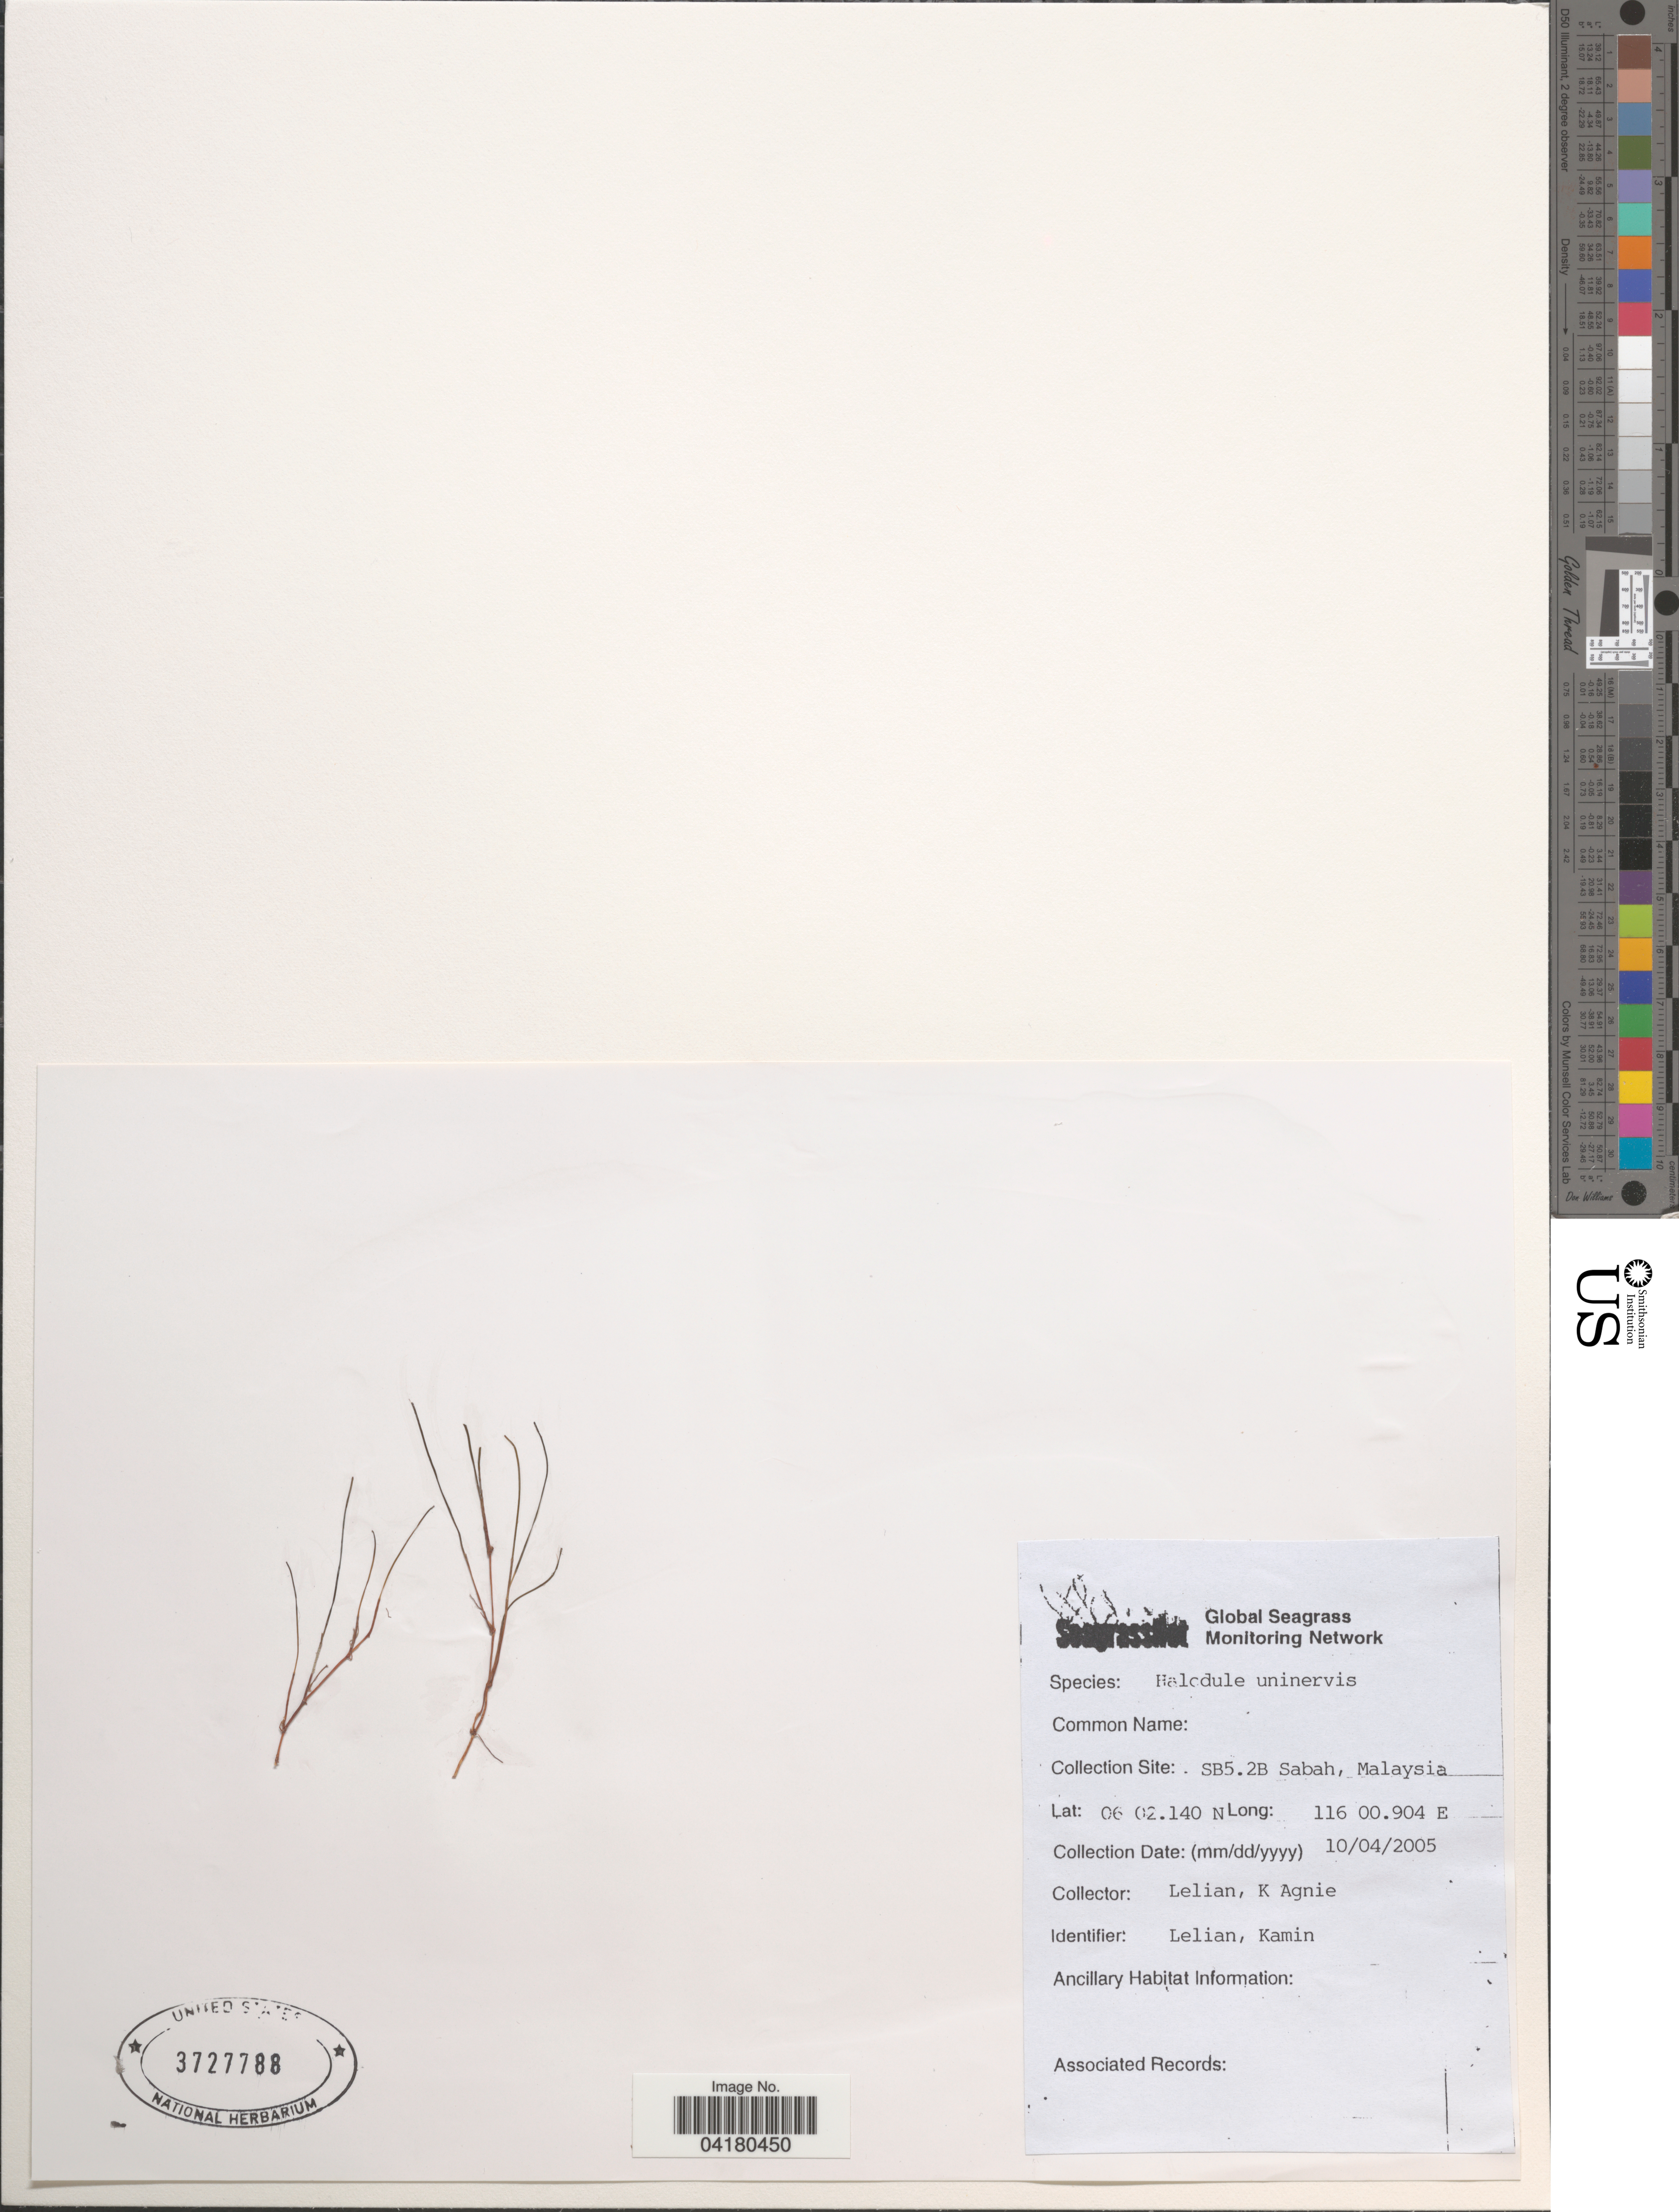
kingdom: Plantae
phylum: Tracheophyta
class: Liliopsida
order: Alismatales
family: Cymodoceaceae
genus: Halodule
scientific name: Halodule uninervis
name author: (Forssk.) Asch.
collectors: Lelian & K. Agnie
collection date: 2005-04-10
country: Malaysia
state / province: Sabah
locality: Collection Site: SB5.2B.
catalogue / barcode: US 3727788